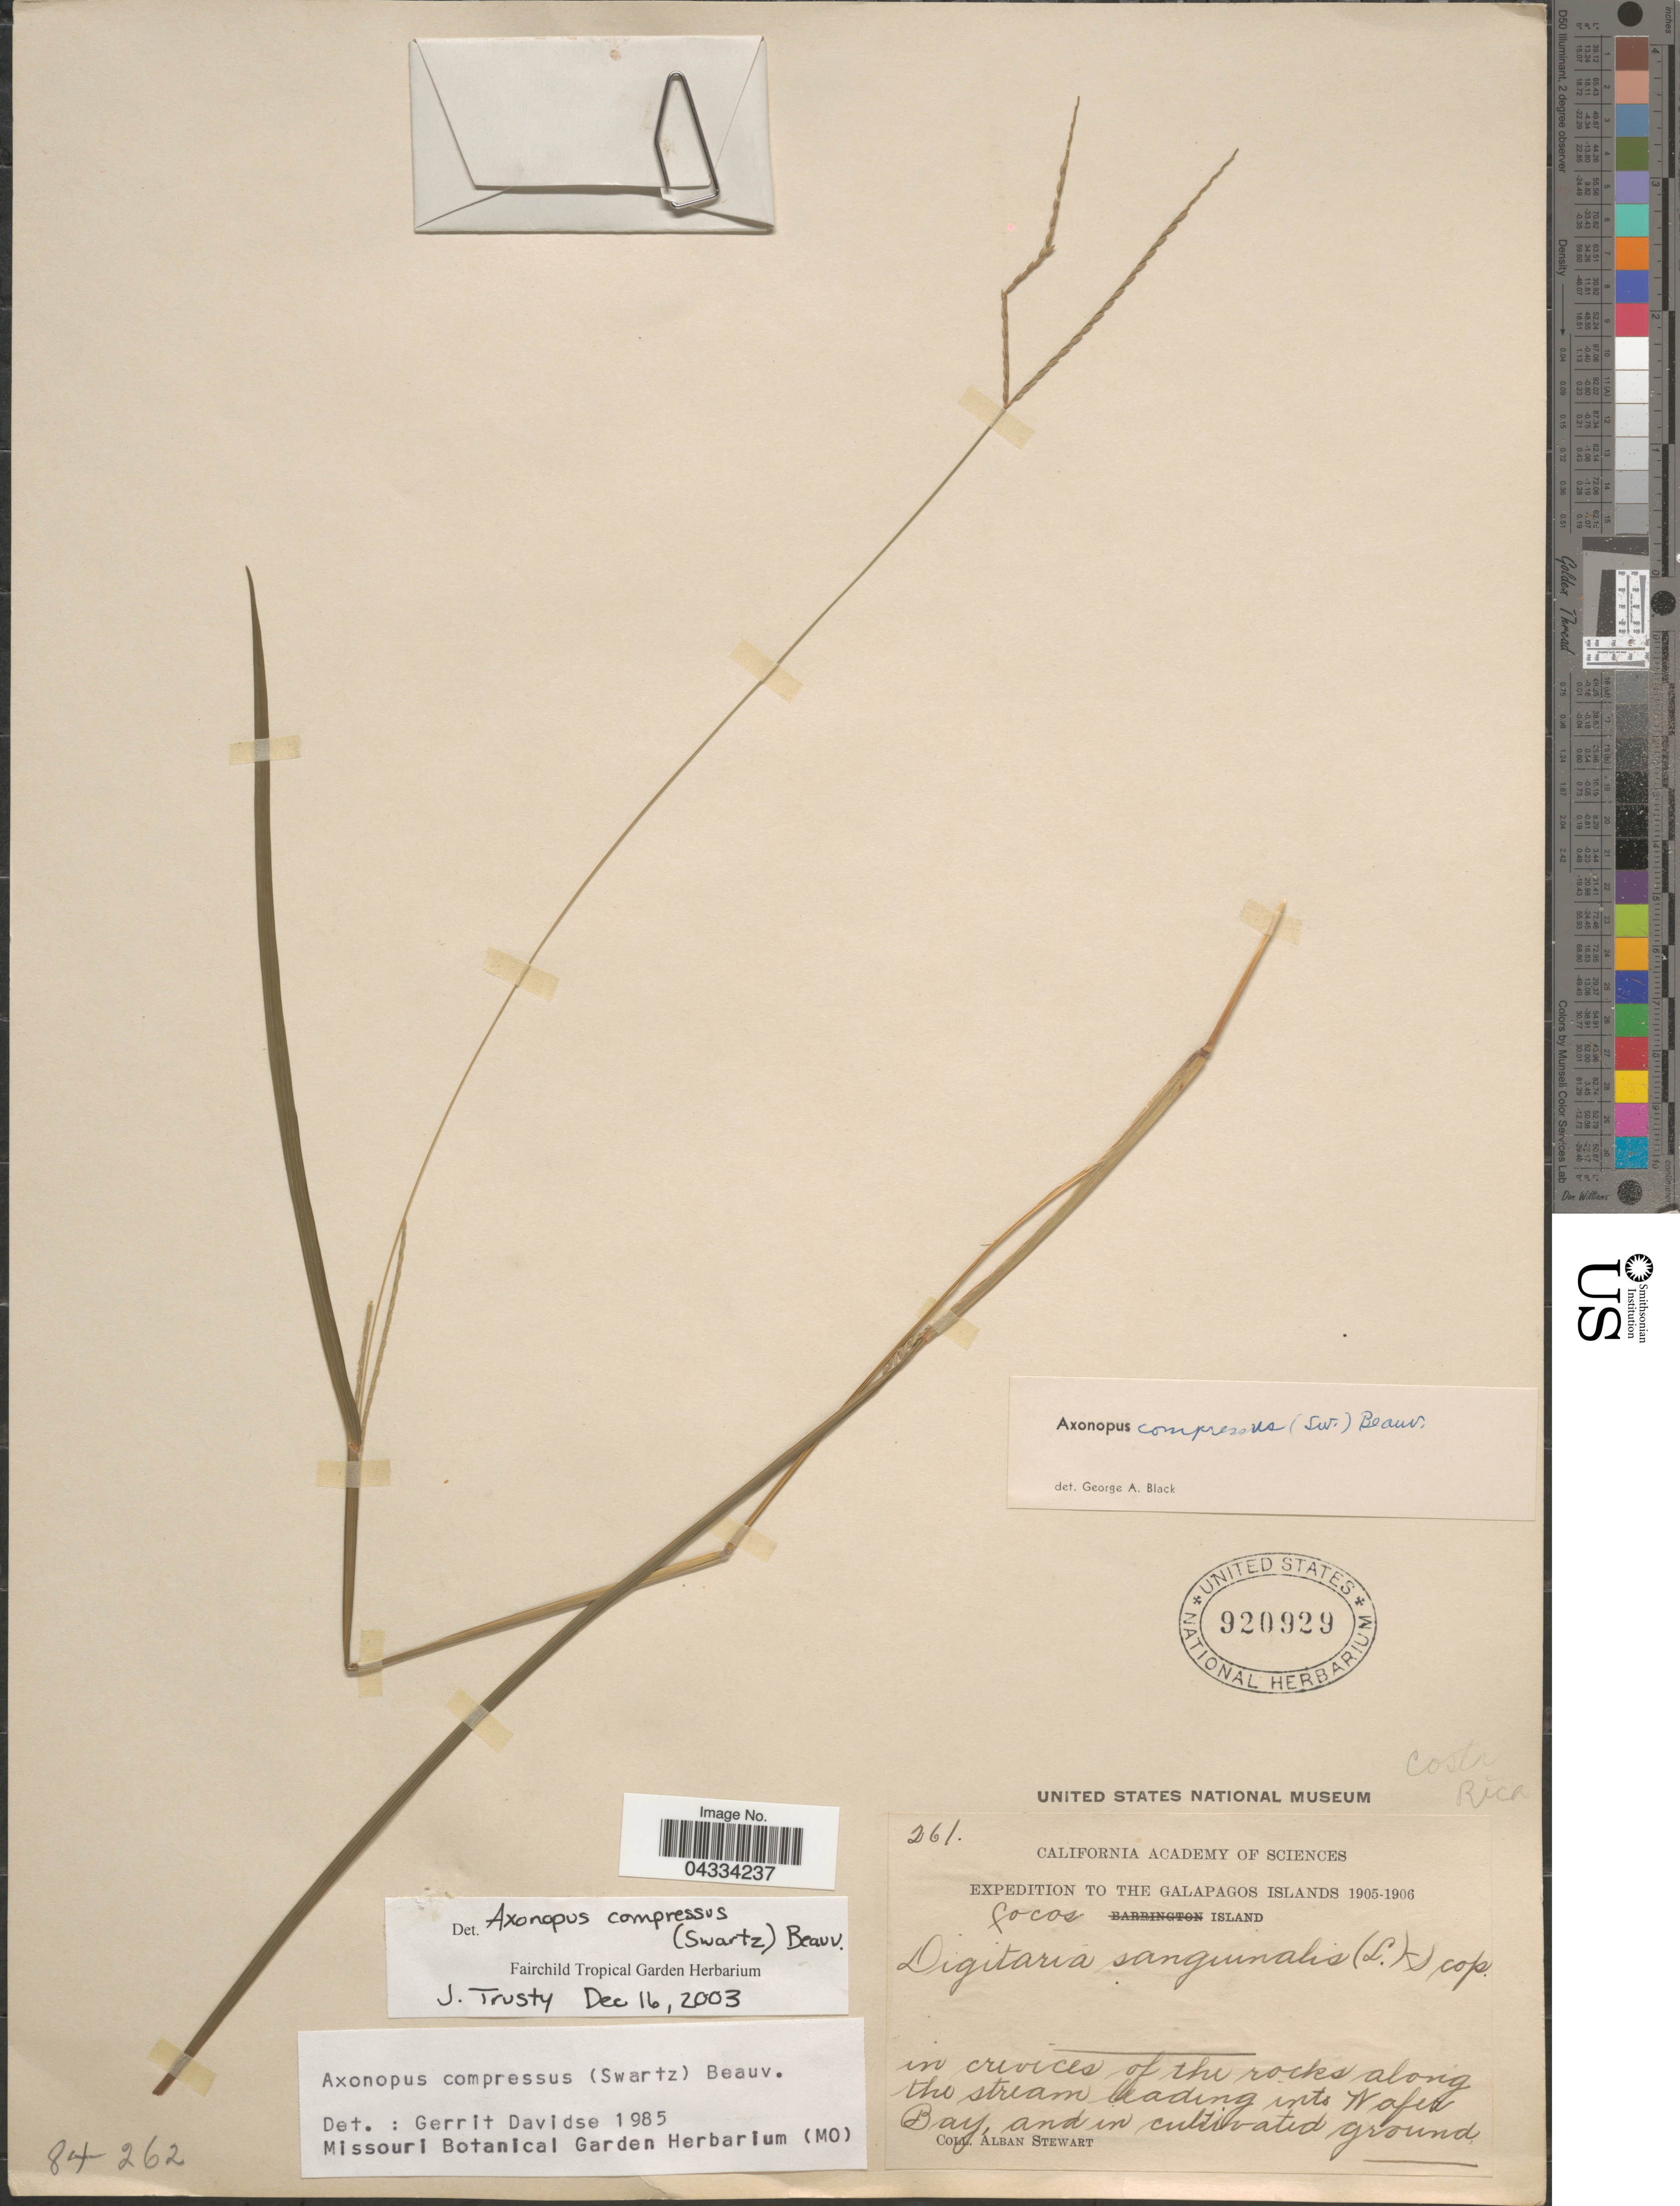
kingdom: Plantae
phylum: Tracheophyta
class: Liliopsida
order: Poales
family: Poaceae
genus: Axonopus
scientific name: Axonopus compressus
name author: (Sw.) P. Beauv.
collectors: A. Stewart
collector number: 261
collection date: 1905/1906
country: Costa Rica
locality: Expedition to the Galapagos Islands 1905-1906. Cocos Islan. In crevices of the rocks along the stream leading into Wafer Bay, and in cultivated ground.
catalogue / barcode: US 920929